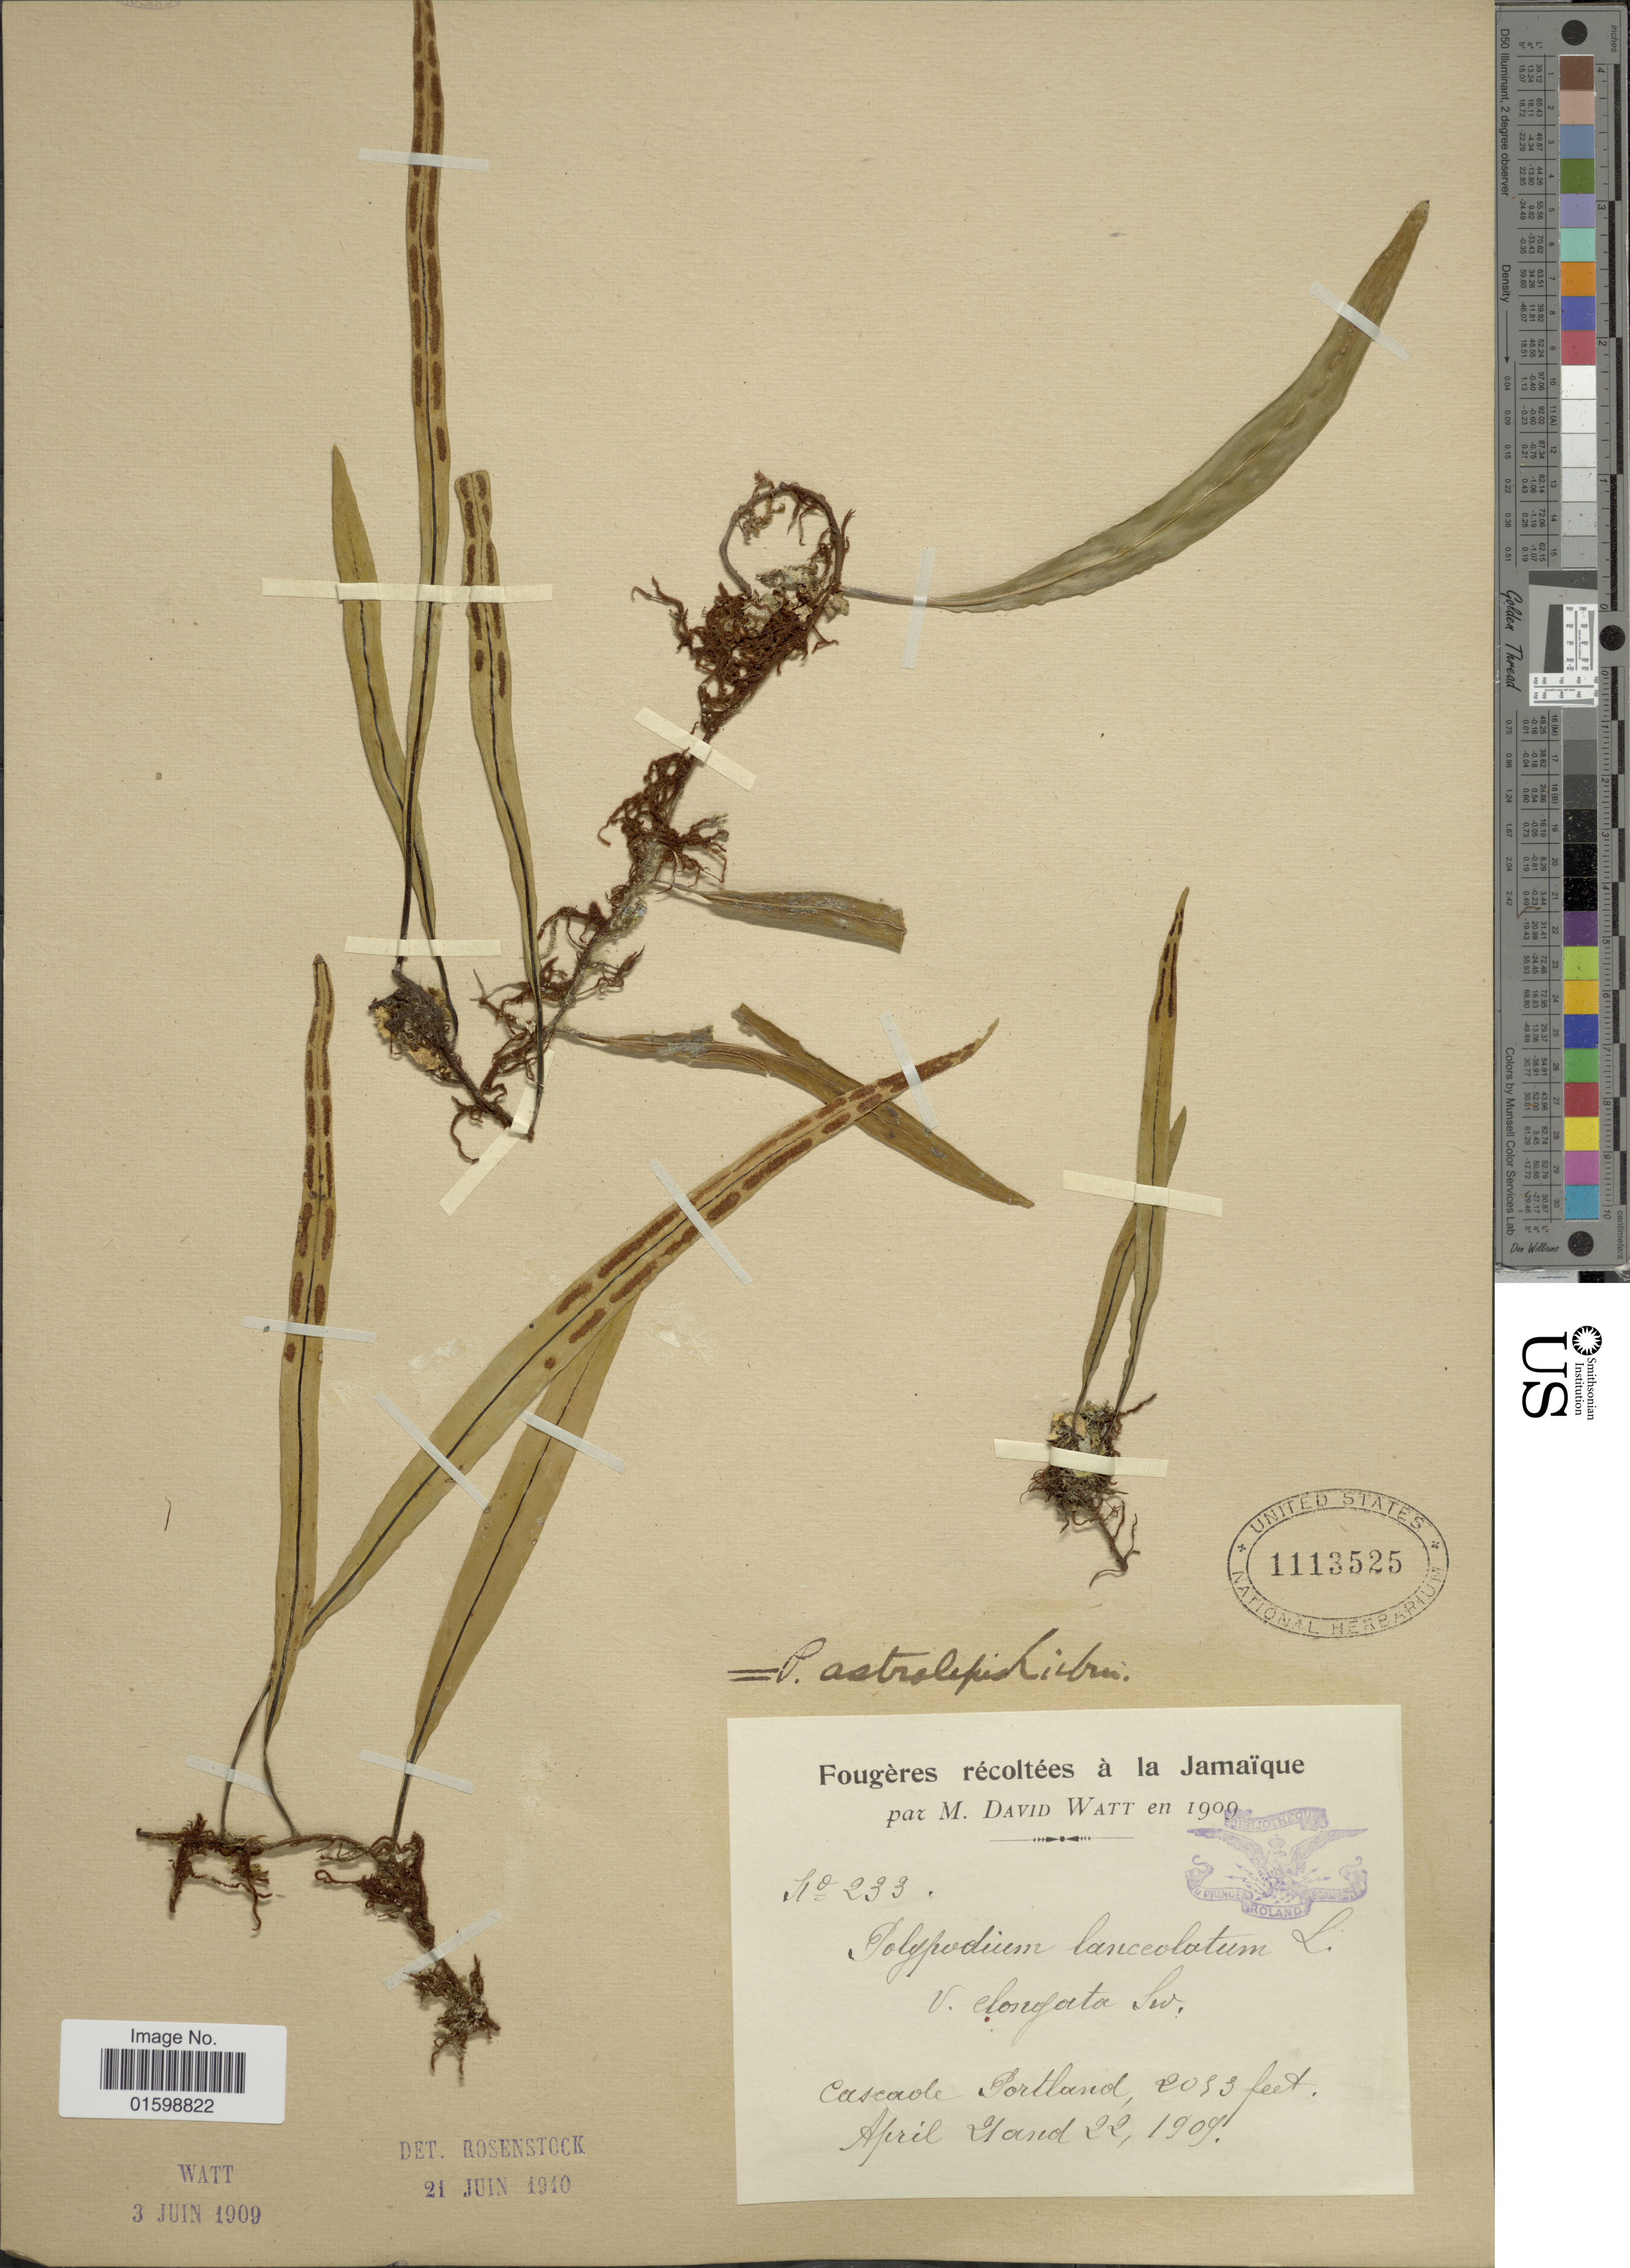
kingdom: Plantae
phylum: Tracheophyta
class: Polypodiopsida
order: Polypodiales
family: Polypodiaceae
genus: Pleopeltis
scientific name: Pleopeltis astrolepis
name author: (Liebm.) E. Fourn.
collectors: M. Watt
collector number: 233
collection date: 1909-04-21/1909-04-22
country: Jamaica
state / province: Portland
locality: Cascade Portland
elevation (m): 620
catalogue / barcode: US 1113525